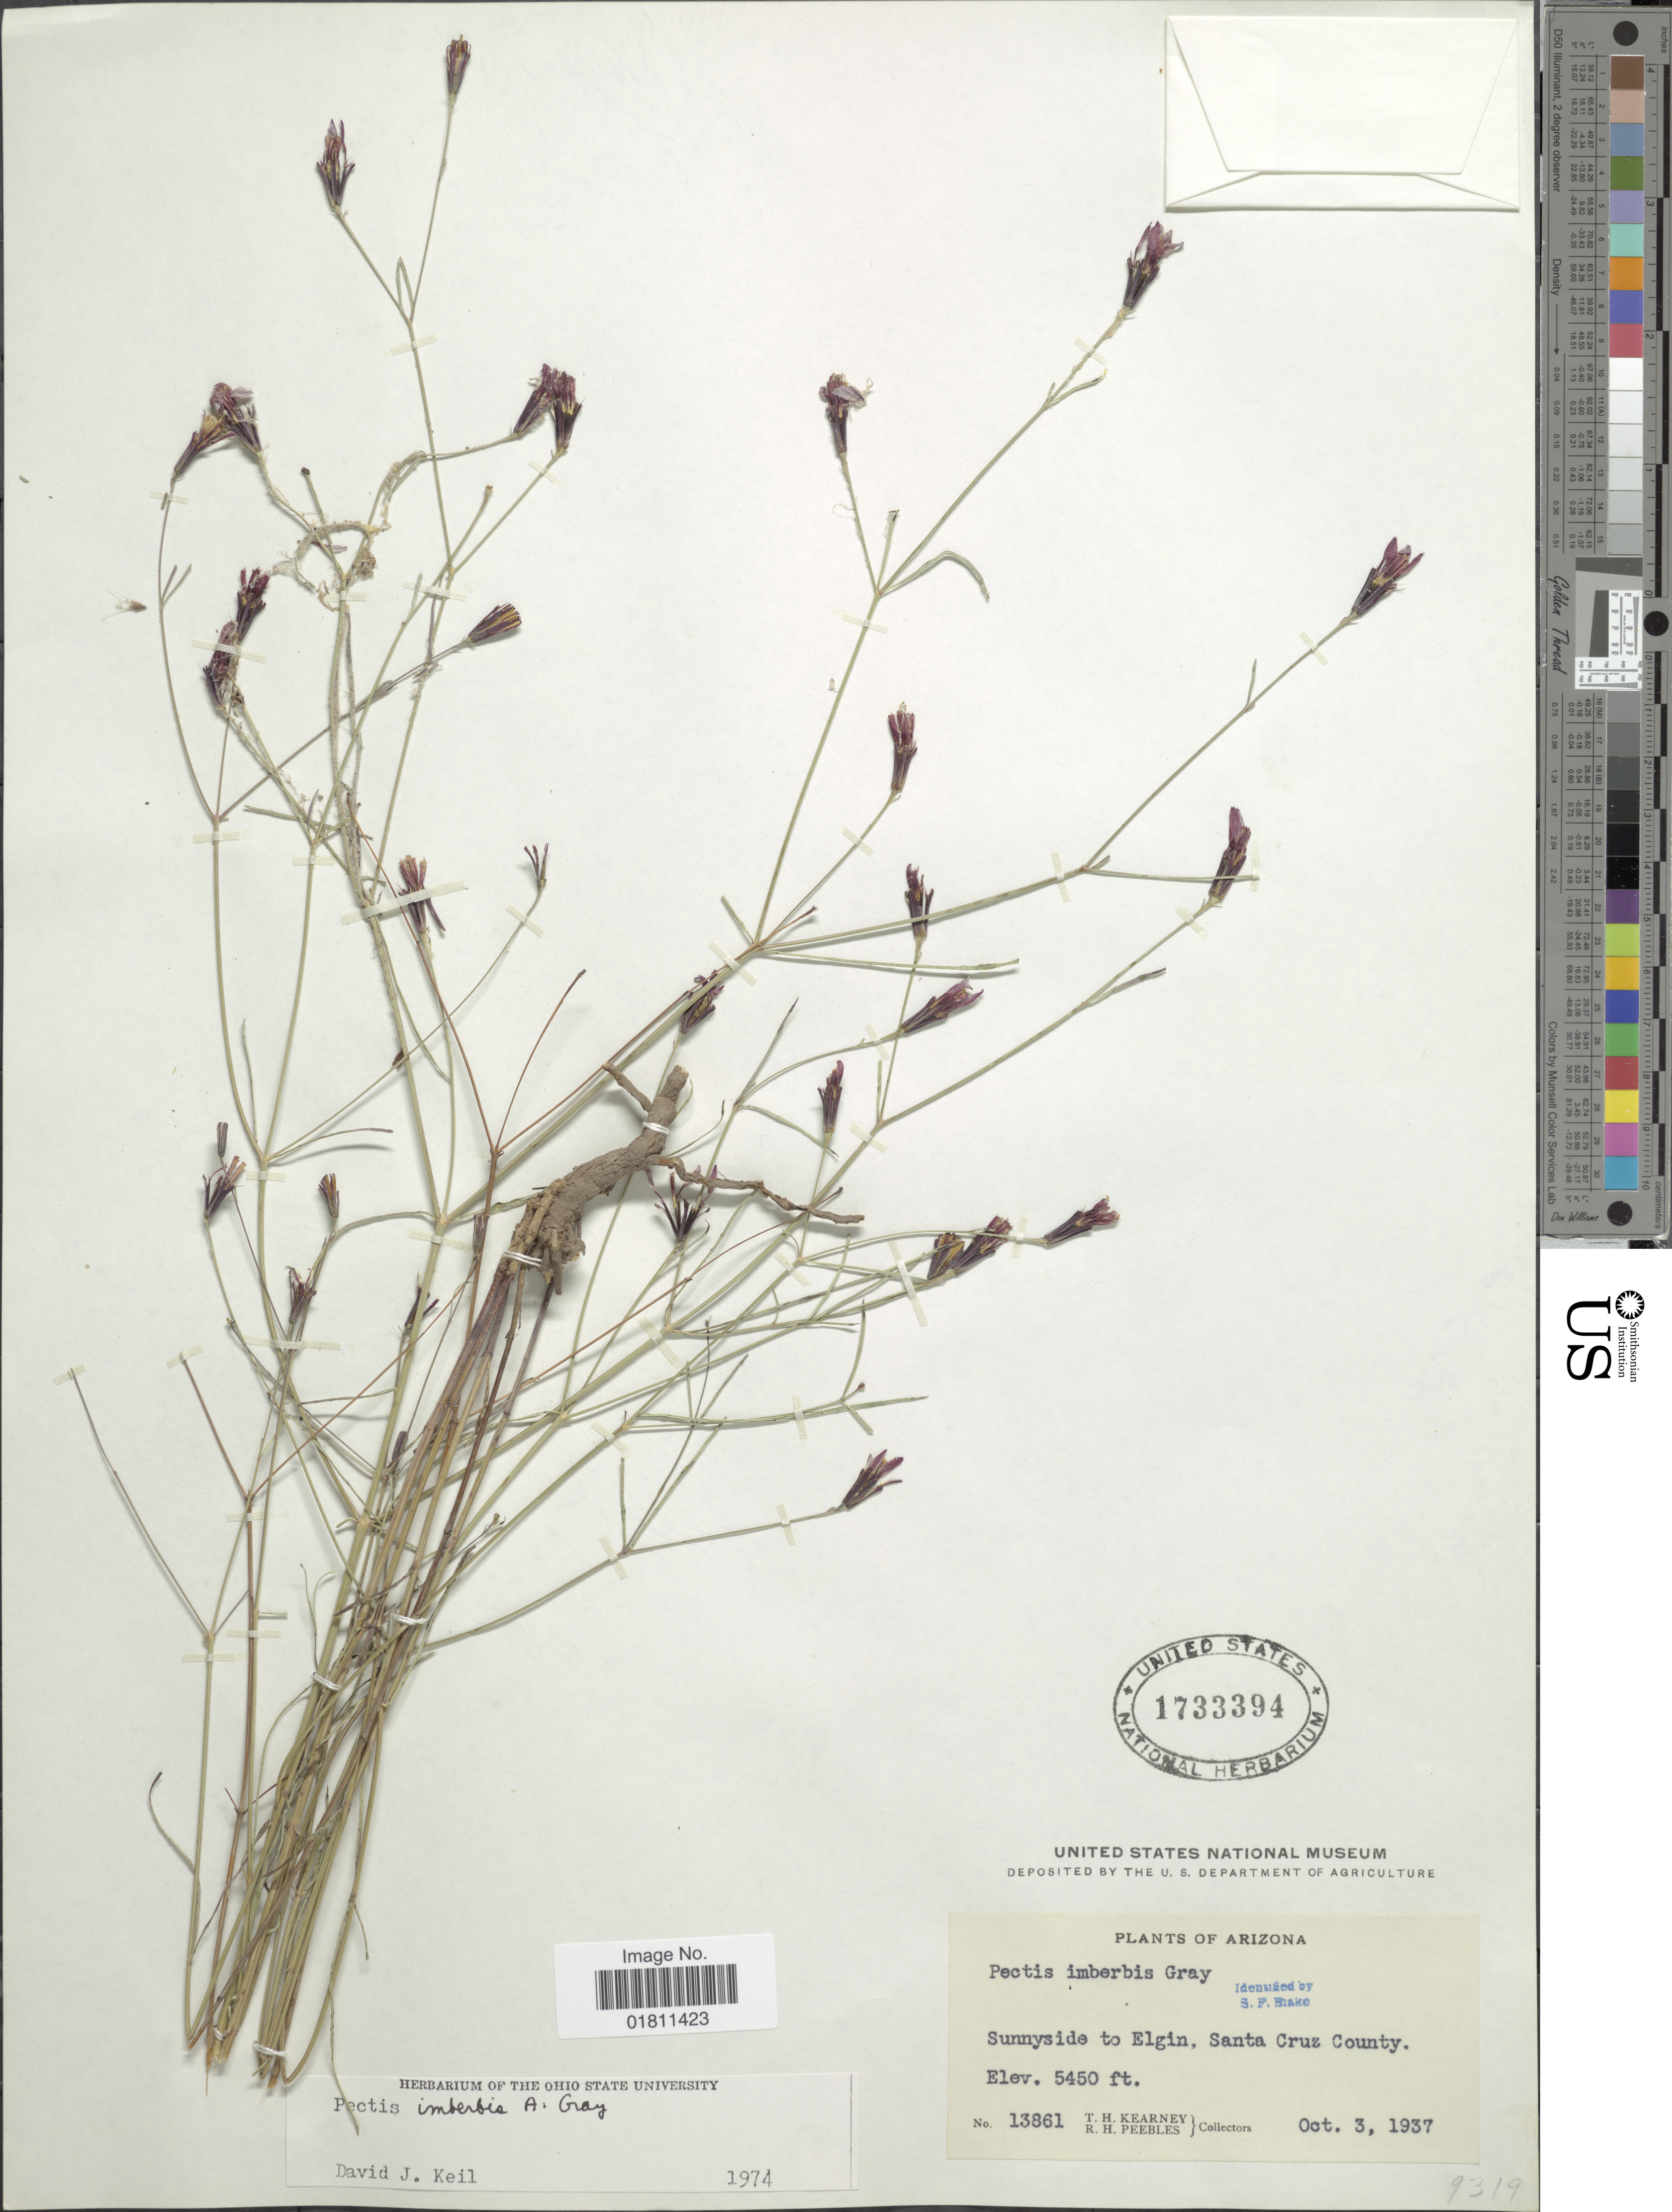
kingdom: Plantae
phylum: Tracheophyta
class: Magnoliopsida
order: Asterales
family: Asteraceae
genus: Pectis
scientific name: Pectis imberbis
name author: A. Gray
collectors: T. H. Kearney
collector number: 13861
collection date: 1937-10-03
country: United States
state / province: Arizona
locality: Arizona, Sunnyside to Elgin, Santa Cruz County.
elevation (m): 1661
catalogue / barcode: US 1733394